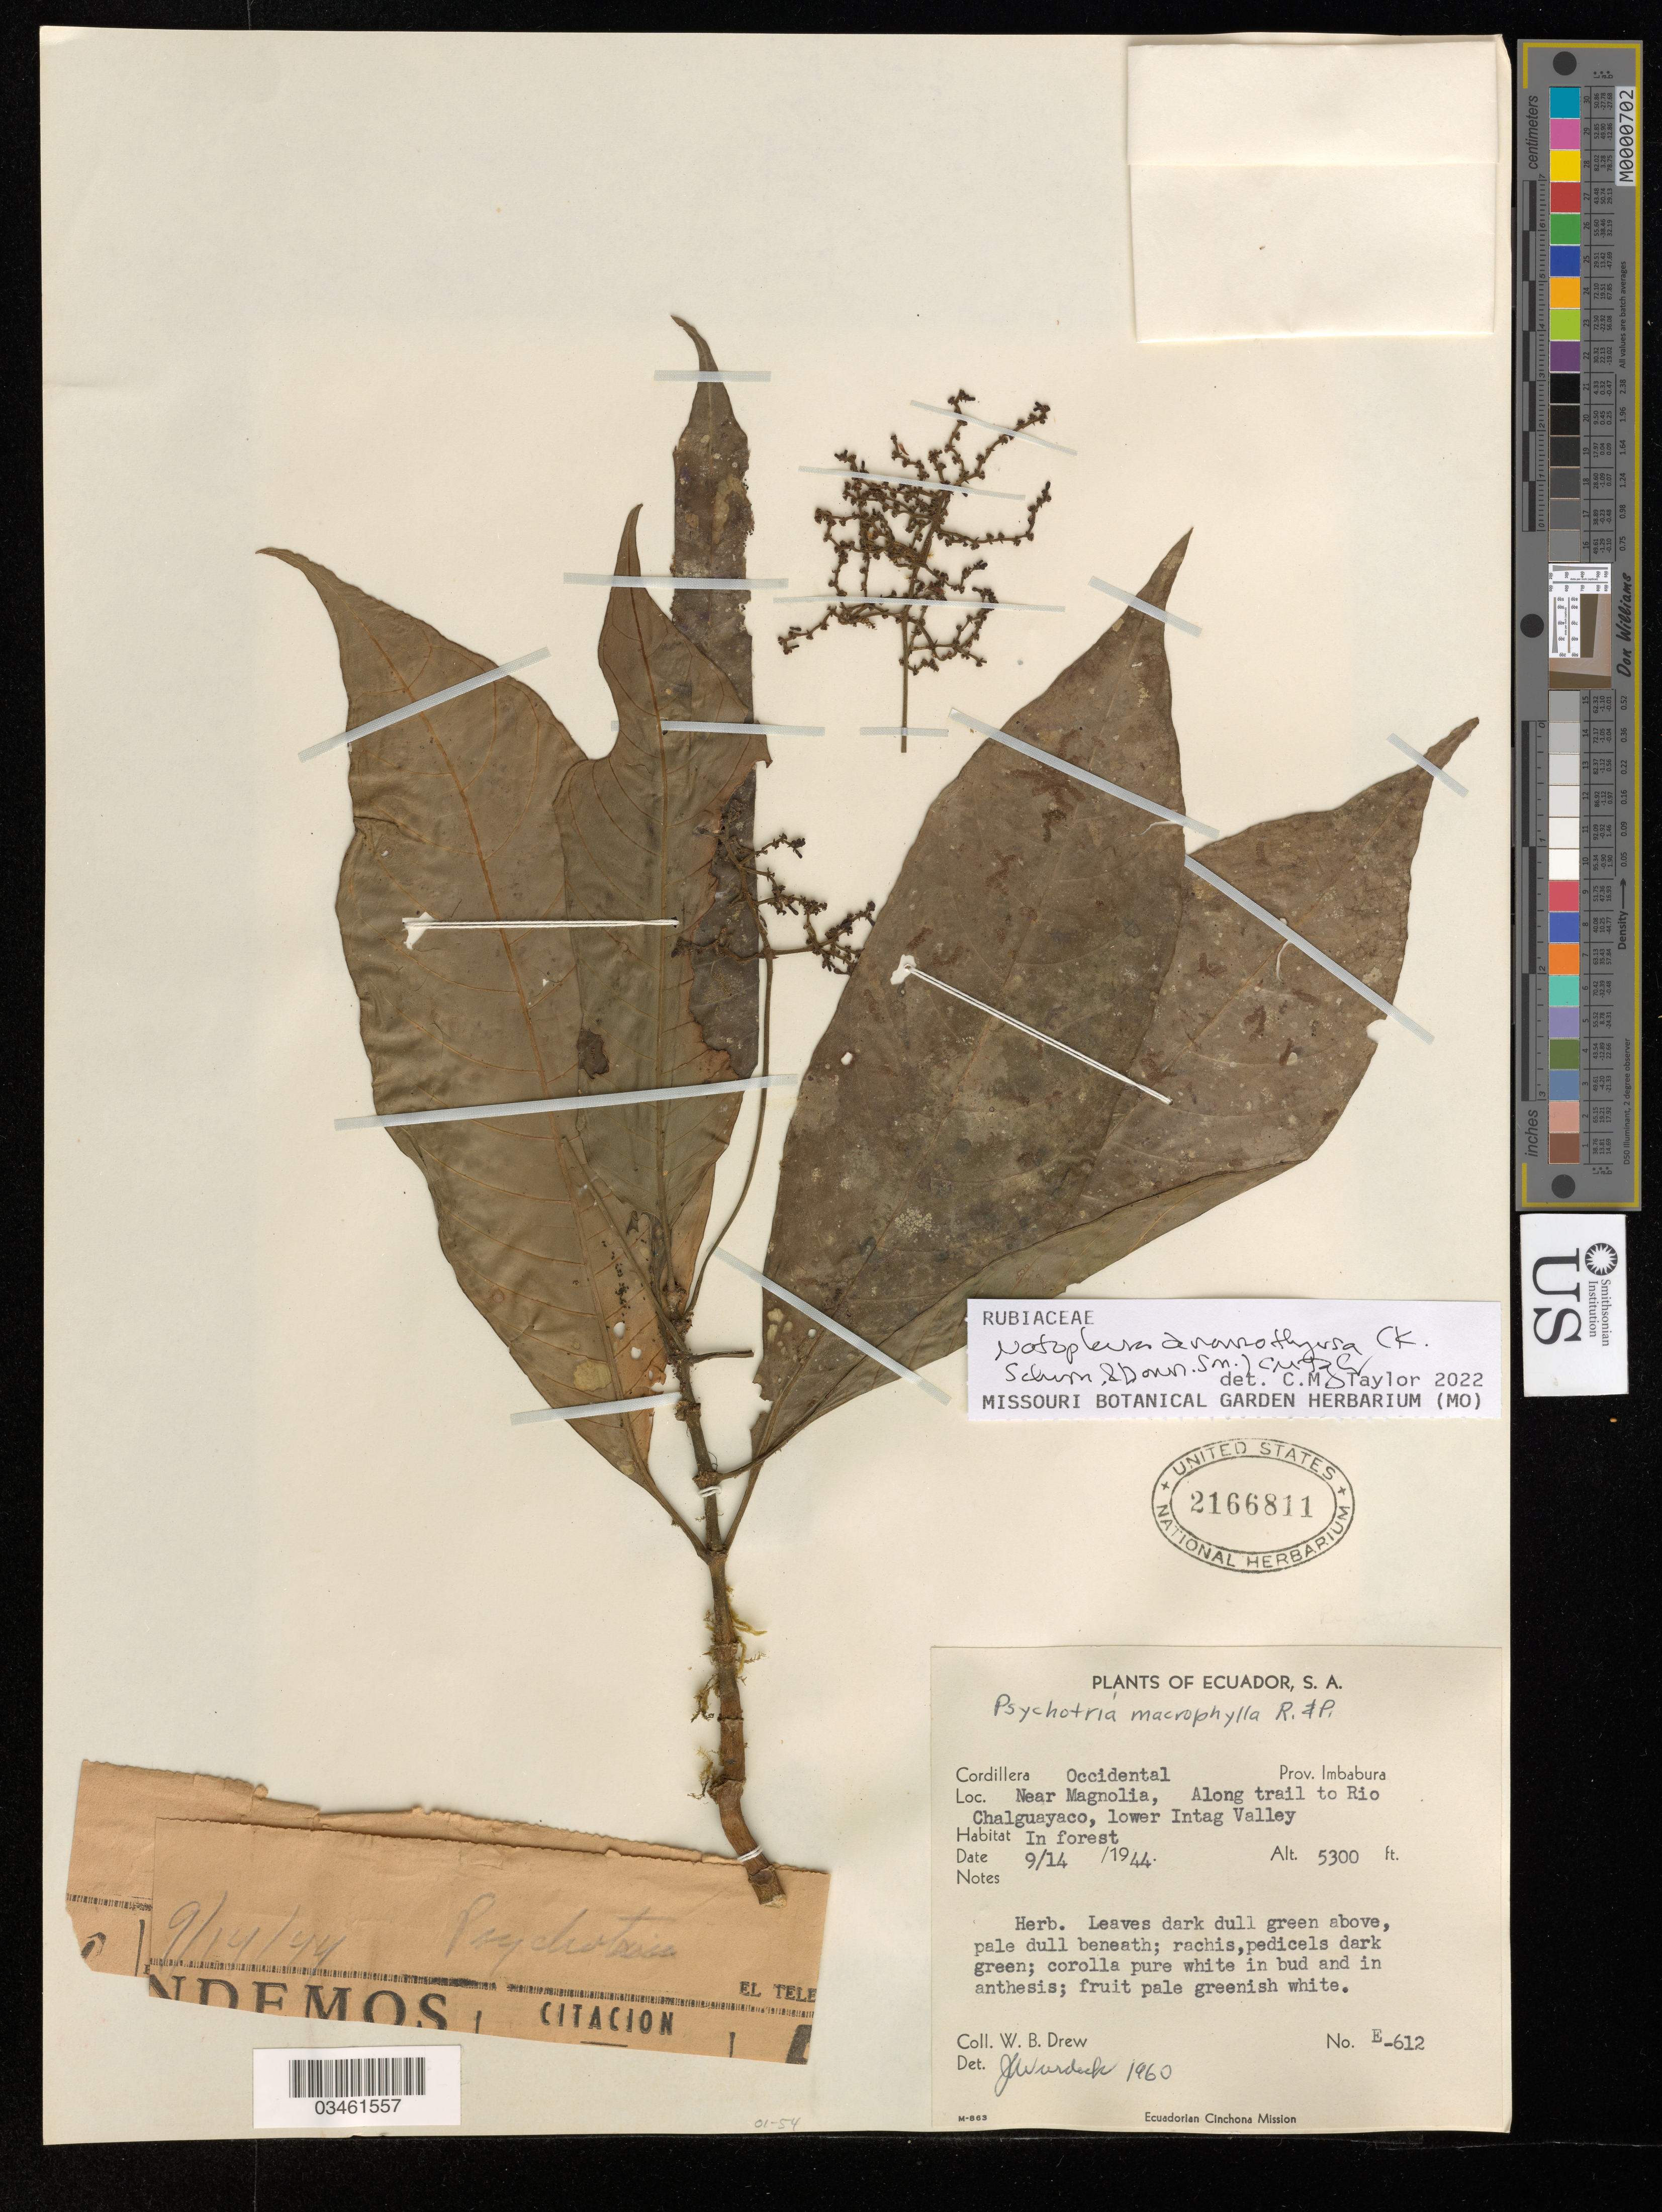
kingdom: Plantae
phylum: Tracheophyta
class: Magnoliopsida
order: Gentianales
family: Rubiaceae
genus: Notopleura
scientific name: Notopleura anomothyrsa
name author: (K. Schum. & Donn. Sm.) C.M. Taylor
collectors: W. B. Drew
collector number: E-612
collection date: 1944-09-14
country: Ecuador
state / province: Imbabura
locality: Cordillera Occidental. Near Magnolia, Along trail to Rio Chalguayaco, lower Intag Valley.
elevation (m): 1615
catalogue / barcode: US 2166811